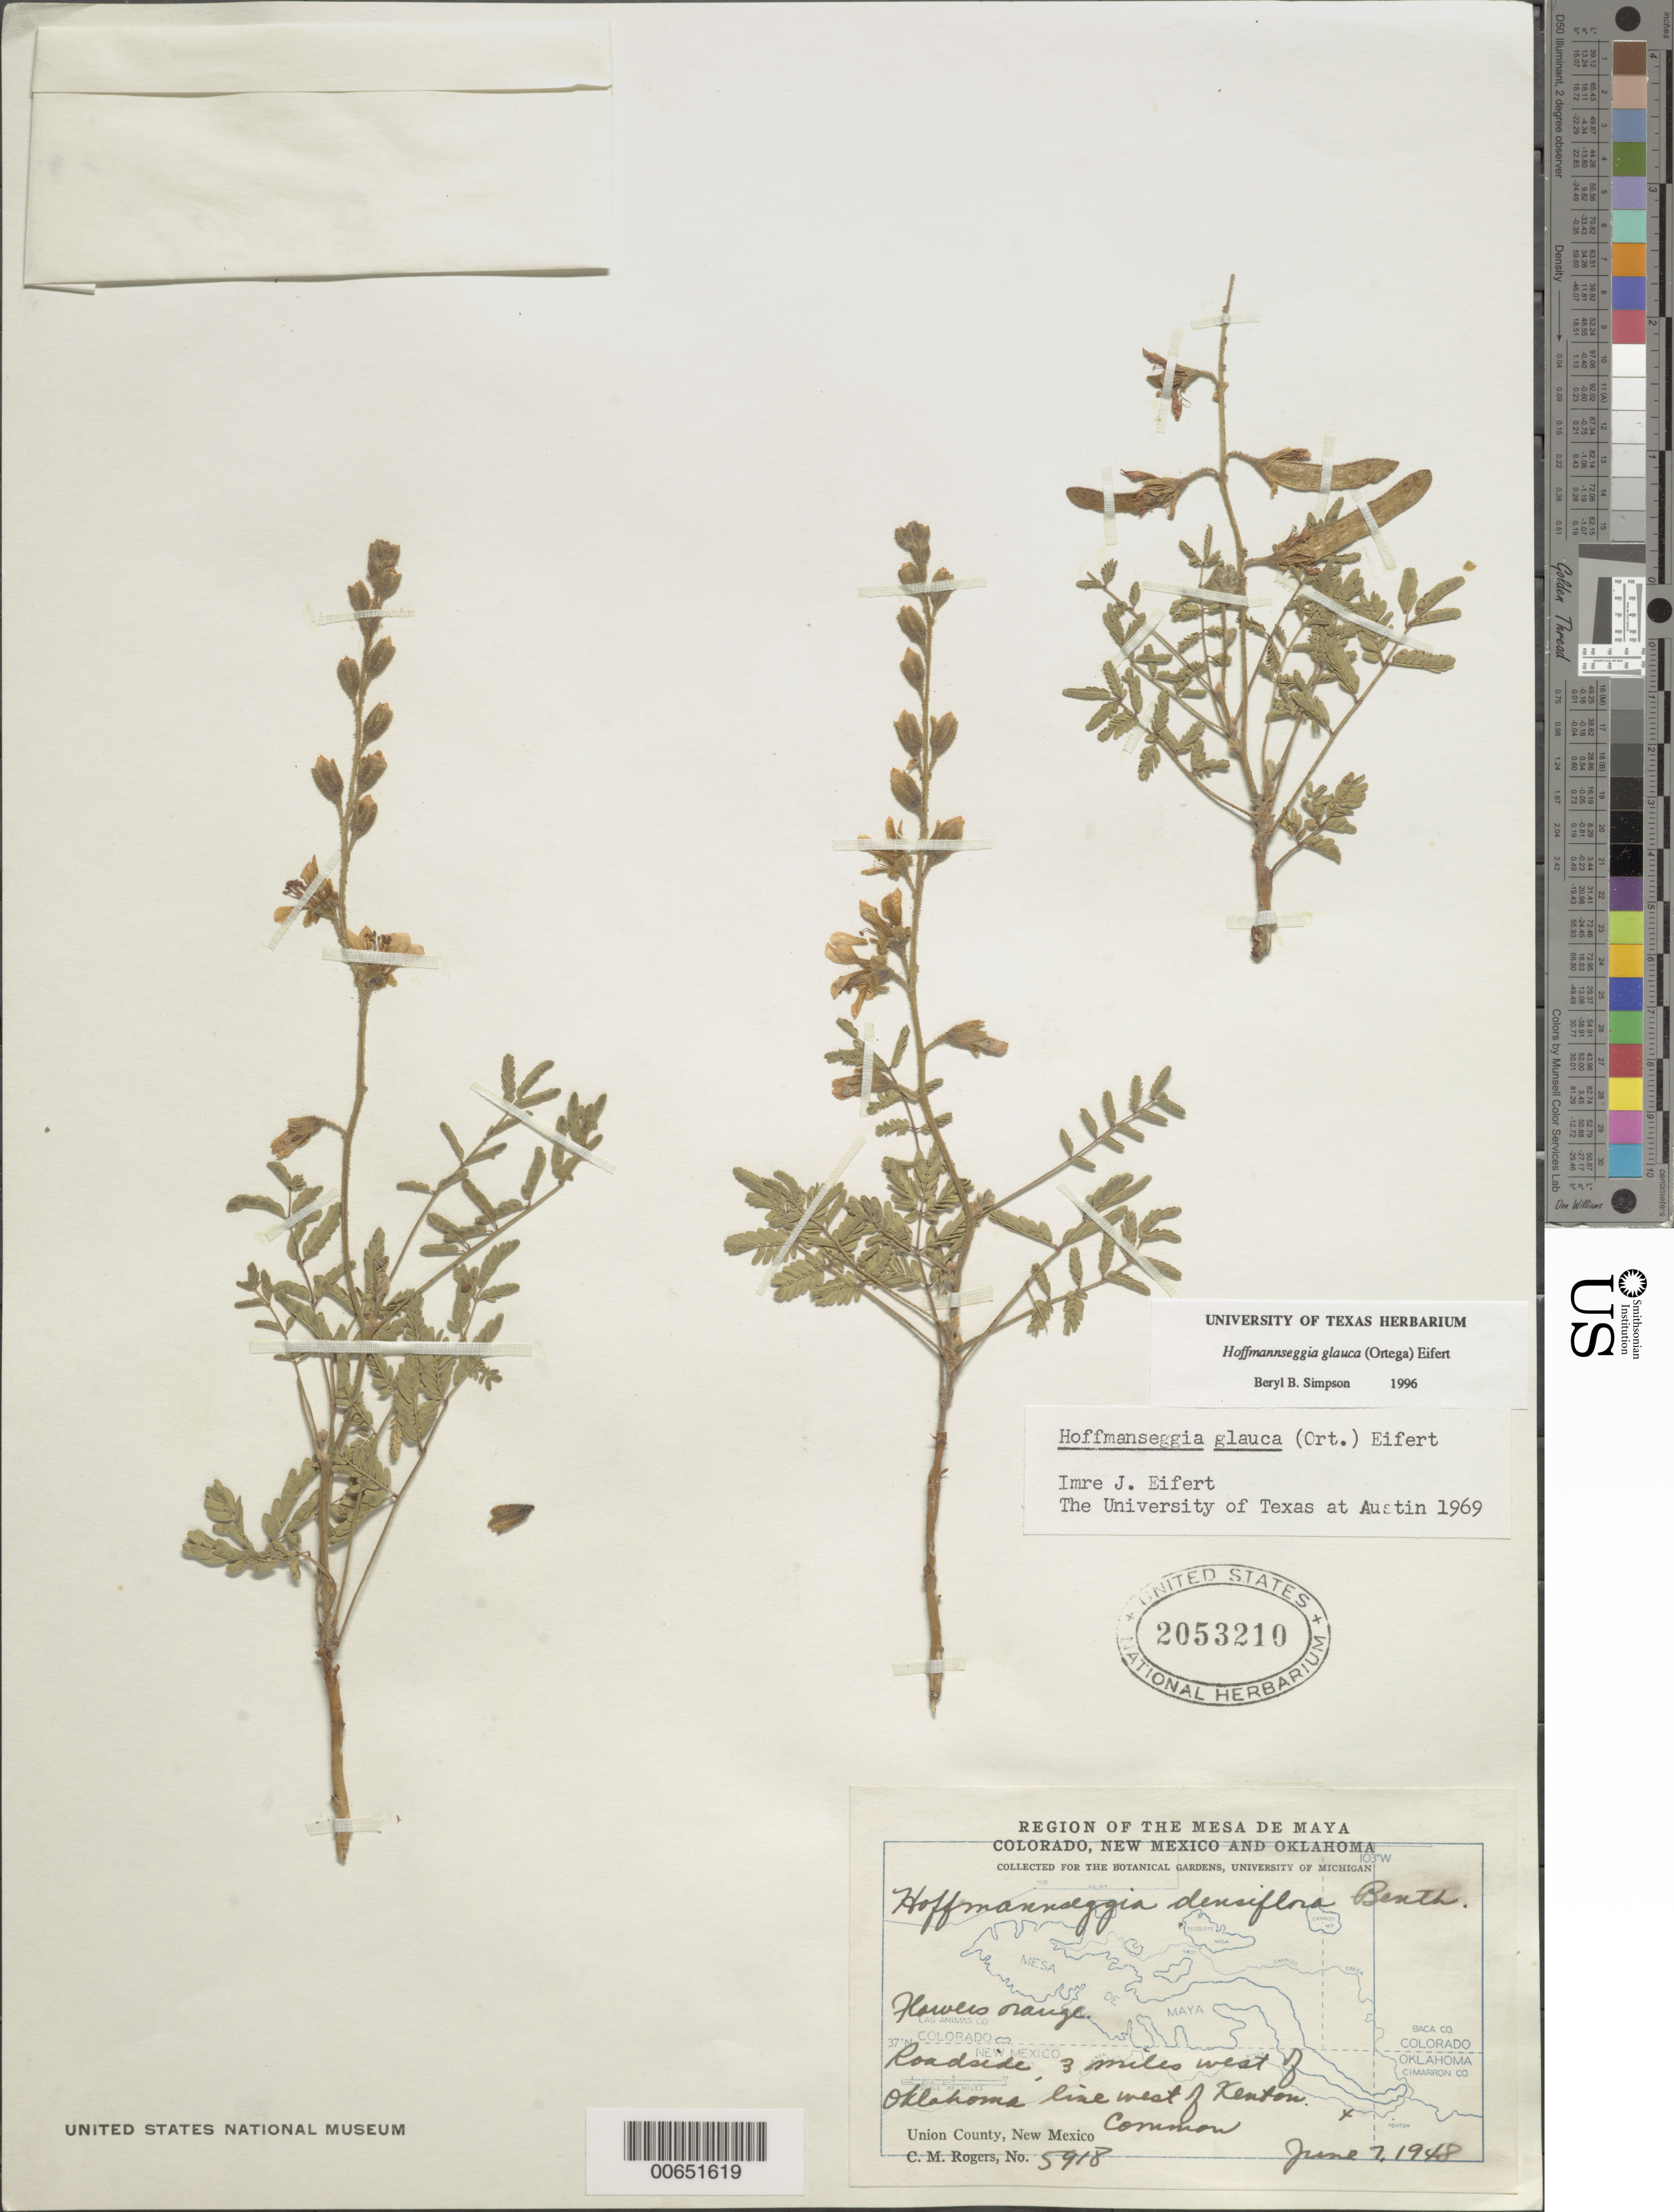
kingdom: Plantae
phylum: Tracheophyta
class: Magnoliopsida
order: Fabales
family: Fabaceae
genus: Hoffmannseggia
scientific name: Hoffmannseggia glauca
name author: (Ortega) Eifert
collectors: C. M. Rogers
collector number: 5918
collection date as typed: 07 Jun 1948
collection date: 1948-06-07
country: United States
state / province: New Mexico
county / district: Union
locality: W of Oklahoma line W of Kenron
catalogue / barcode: US 2053210